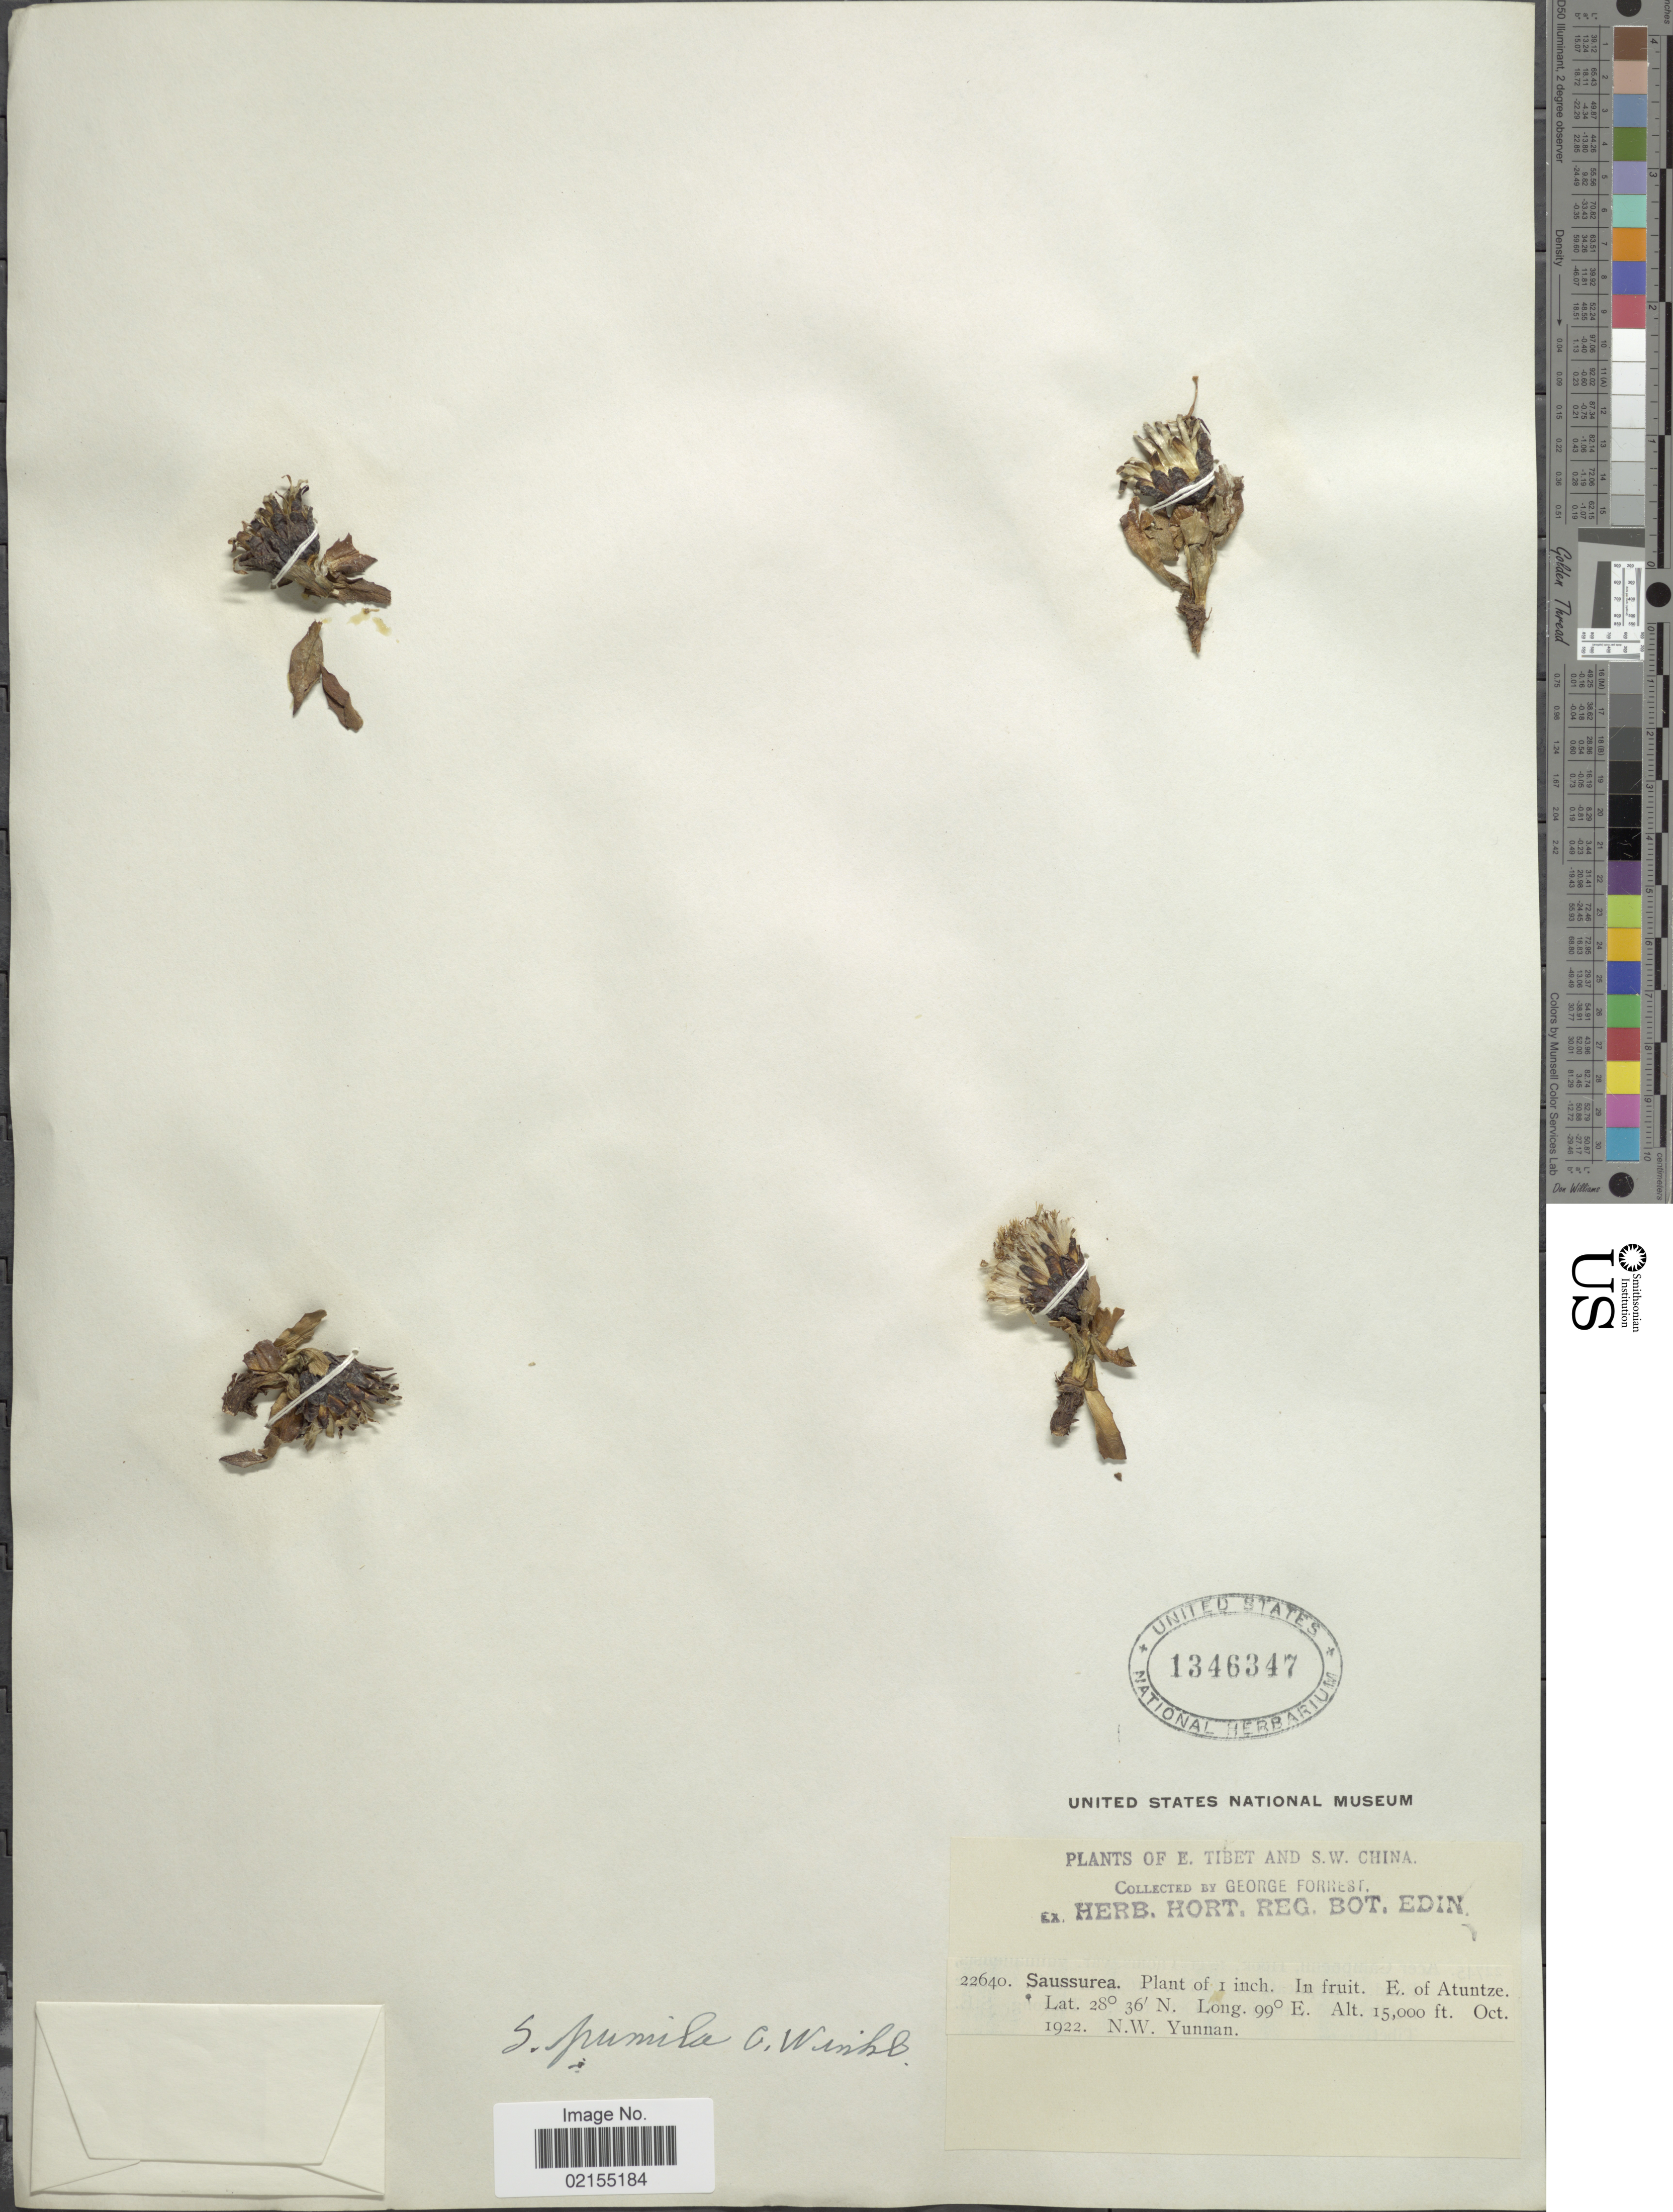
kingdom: Plantae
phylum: Tracheophyta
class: Magnoliopsida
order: Asterales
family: Asteraceae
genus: Saussurea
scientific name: Saussurea apus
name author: Maxim.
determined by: Chen, Yousheng S.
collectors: G. Forrest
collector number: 22640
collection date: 1922-10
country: China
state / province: Yunnan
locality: E. of Atuntze, N.W. Yunnan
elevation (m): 4572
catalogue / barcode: US 1346347